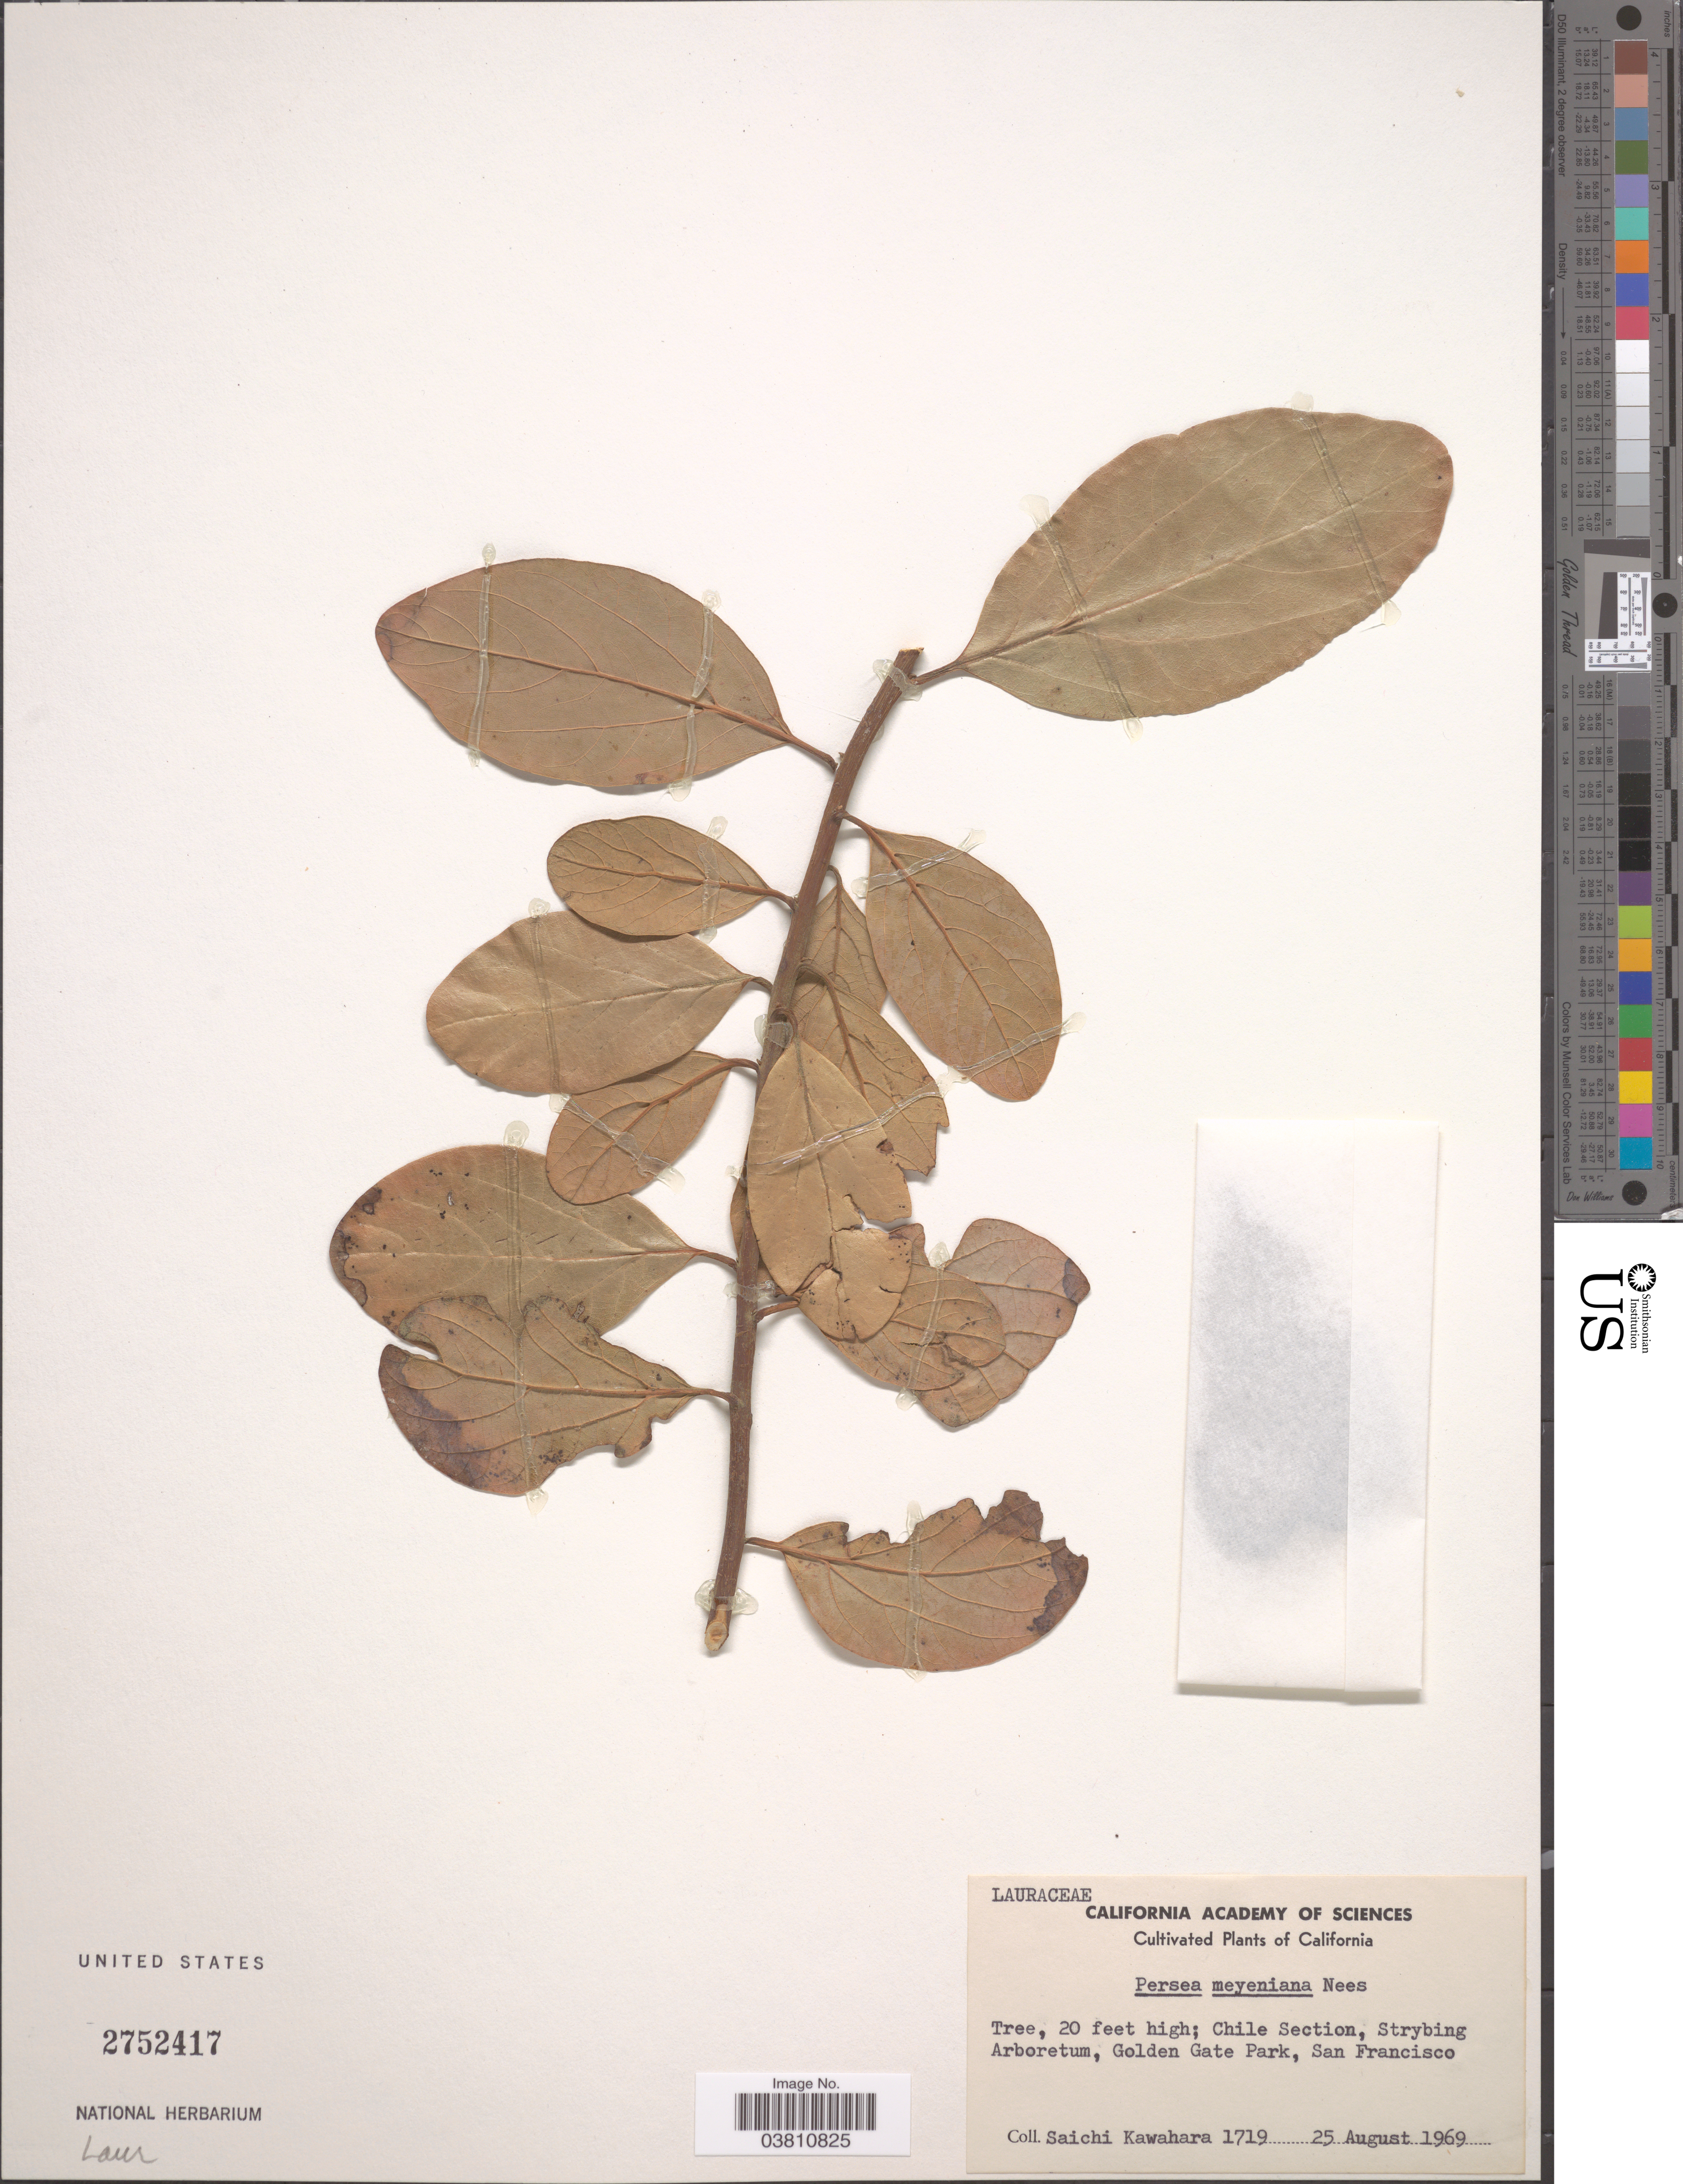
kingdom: Plantae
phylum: Tracheophyta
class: Magnoliopsida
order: Laurales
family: Lauraceae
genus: Persea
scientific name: Persea meyeniana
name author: Nees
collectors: S. Kawahara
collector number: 1719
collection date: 1969-08-25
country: United States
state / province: California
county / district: San Francisco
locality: Chile Section, Strybing Arboretum, Golden Gate Park, San Francisco.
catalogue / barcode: US 2752417